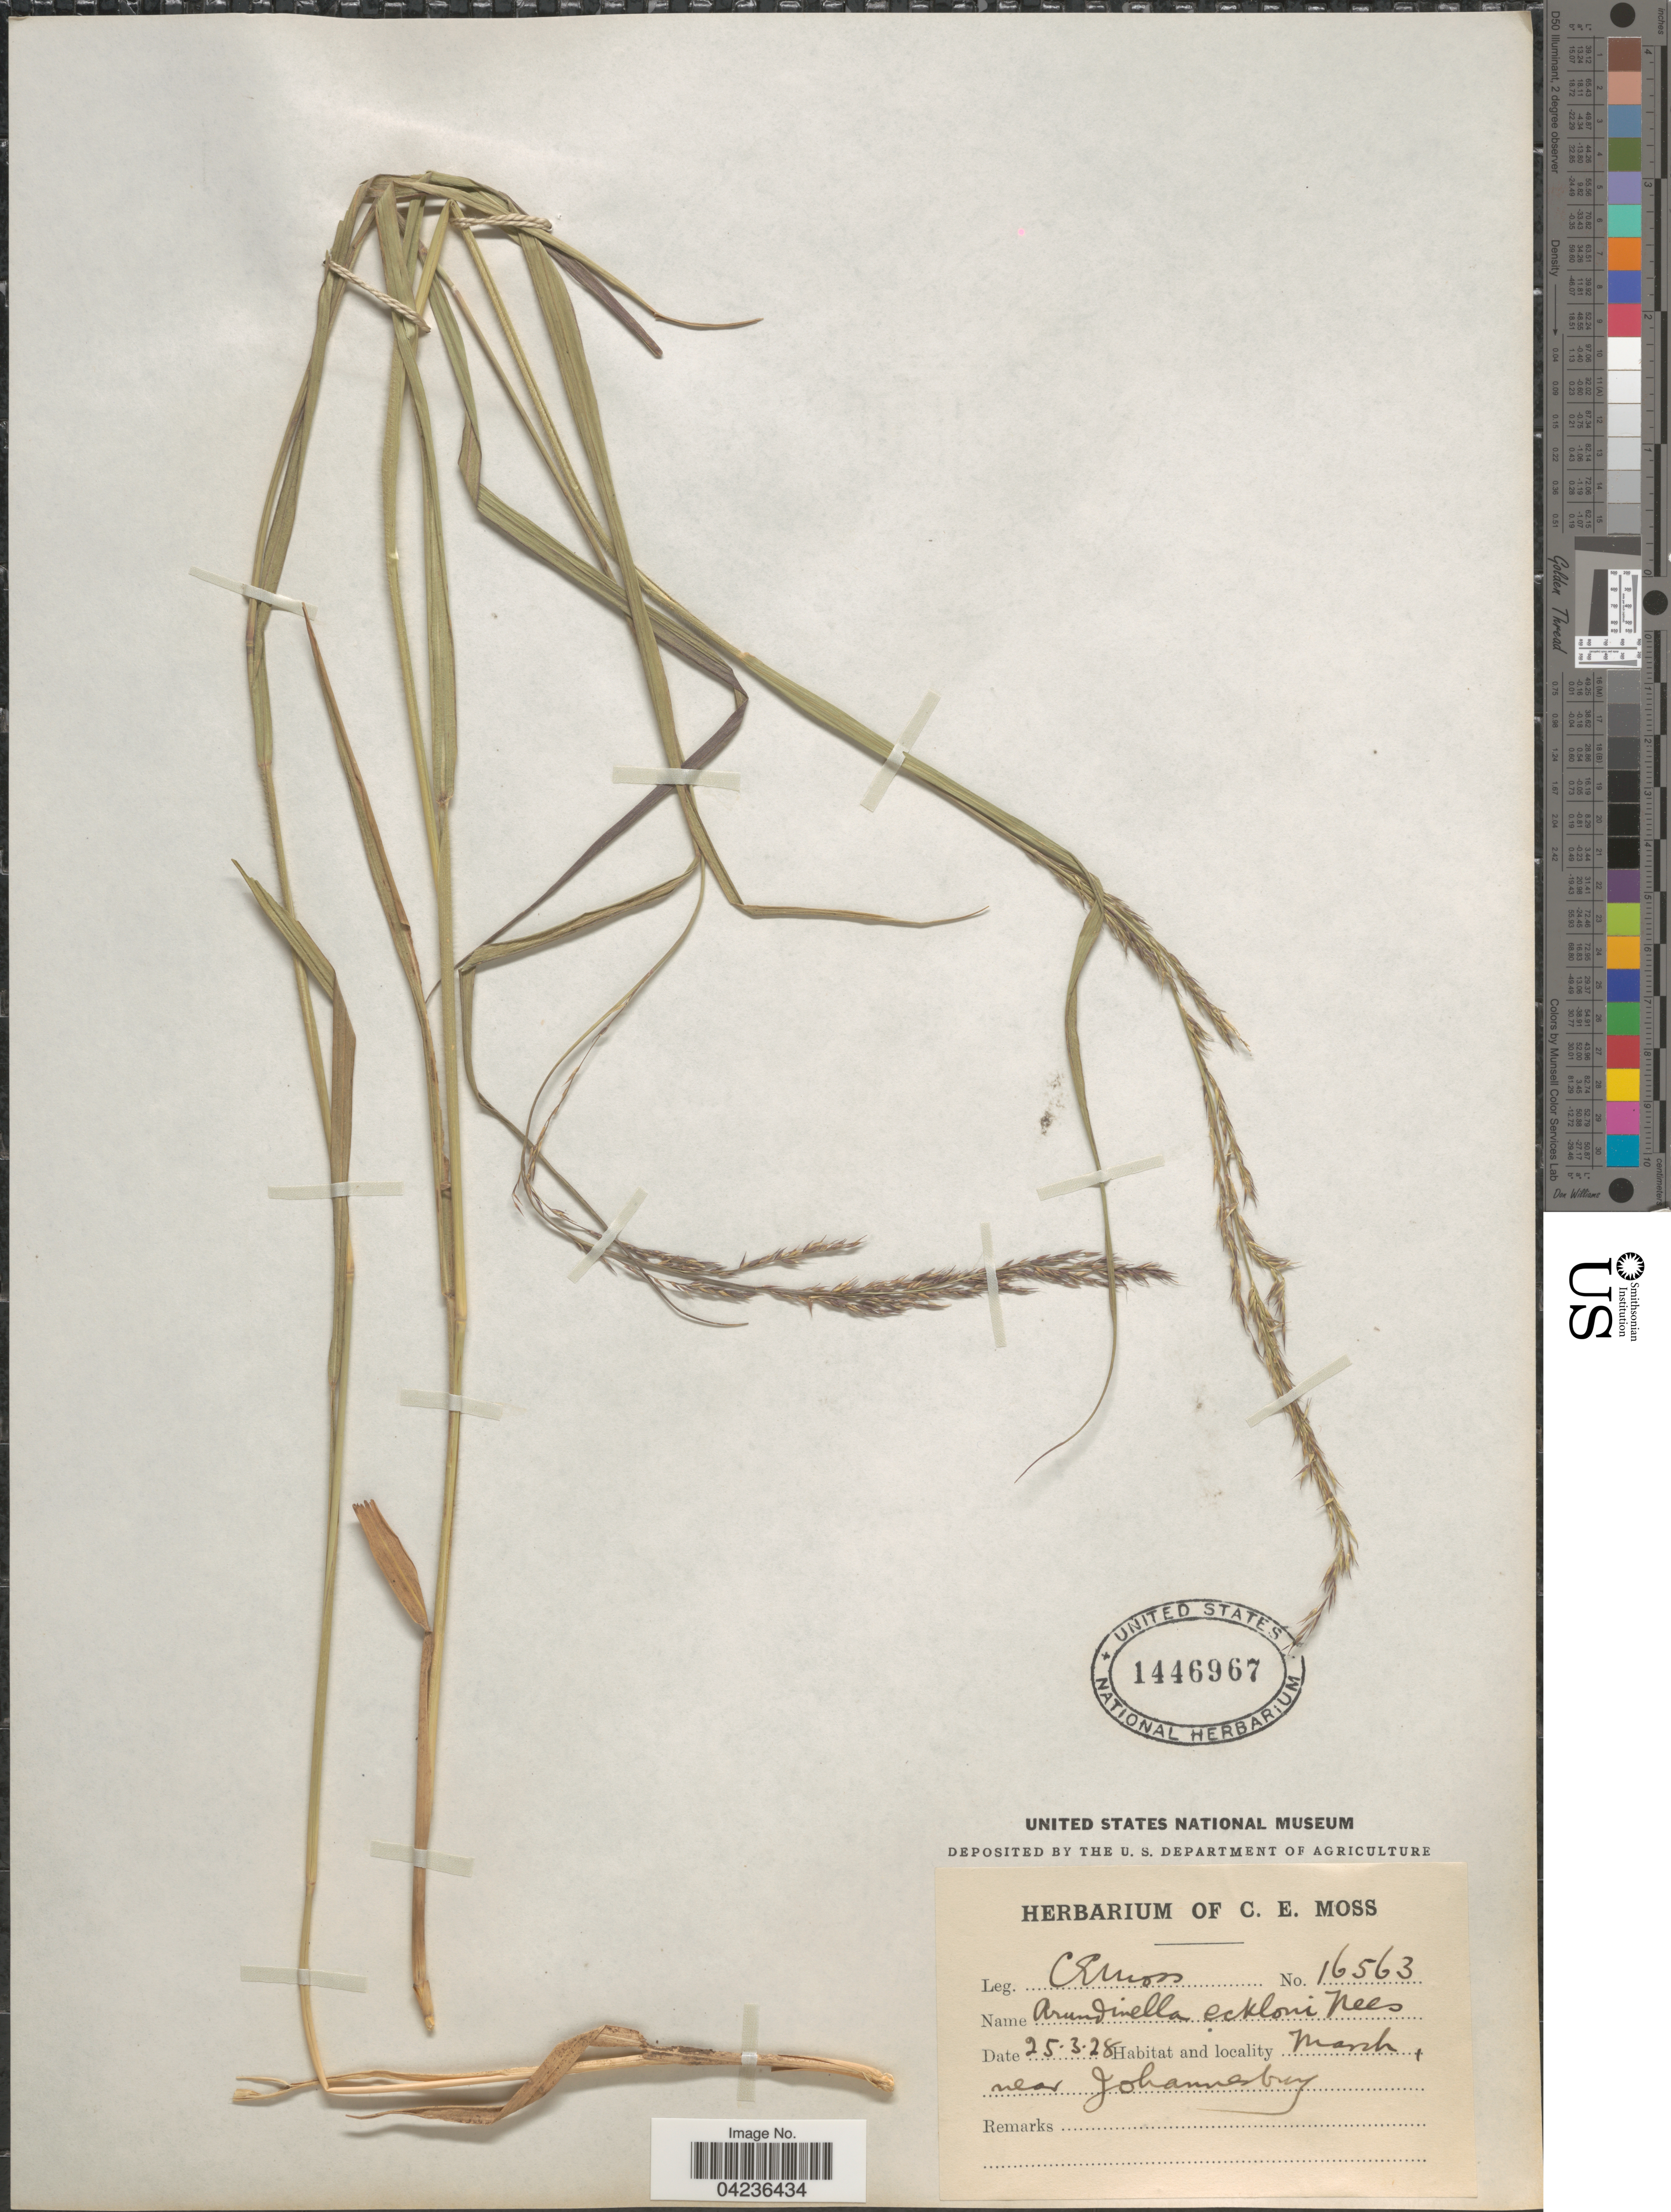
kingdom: Plantae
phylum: Tracheophyta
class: Liliopsida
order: Poales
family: Poaceae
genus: Arundinella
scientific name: Arundinella nepalensis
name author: Trin.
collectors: C. E. Moss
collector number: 16563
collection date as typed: Transcribed d/m/y: 25/3/28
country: South Africa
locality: Marsh, near Johannesburg.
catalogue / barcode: US 1446967